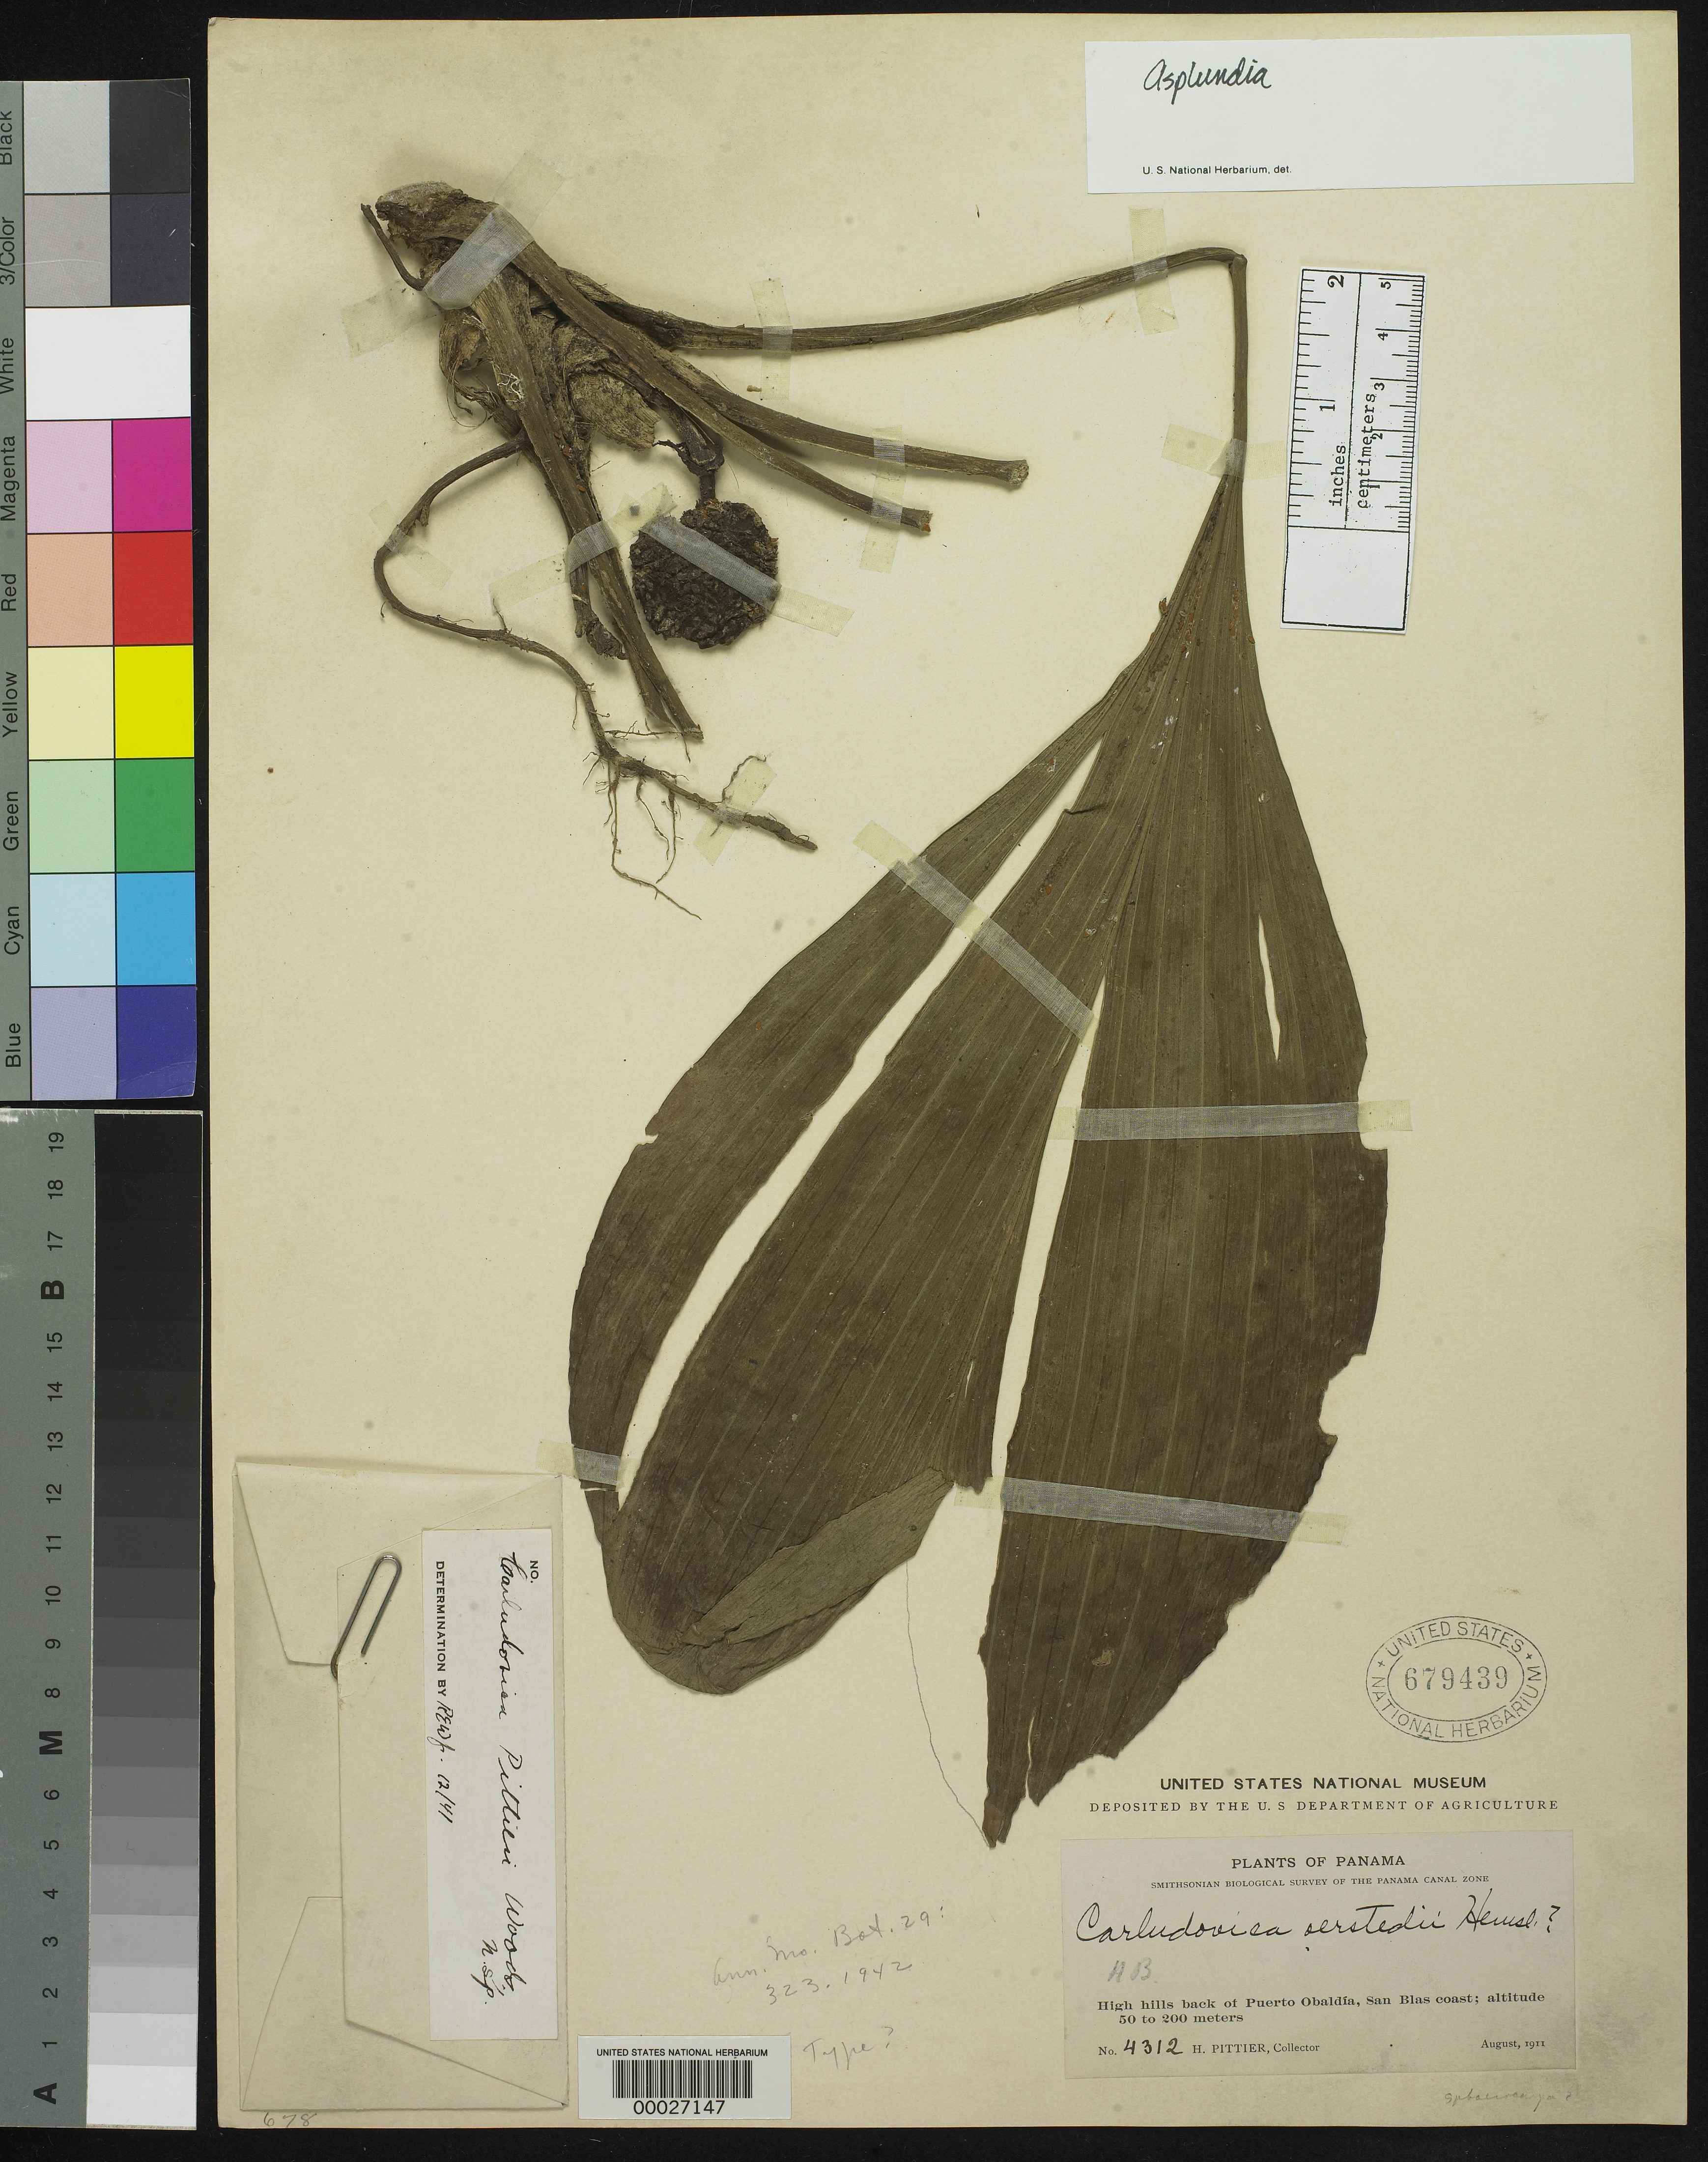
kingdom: Plantae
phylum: Tracheophyta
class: Liliopsida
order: Pandanales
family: Cyclanthaceae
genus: Carludovica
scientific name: Carludovica pittieri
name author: Woodson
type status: Holotype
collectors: H. F. Pittier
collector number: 4312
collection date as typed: Aug 1911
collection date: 1911-08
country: Panama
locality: San Blas coast, Puerto Obaldio.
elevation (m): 50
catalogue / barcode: US 679439